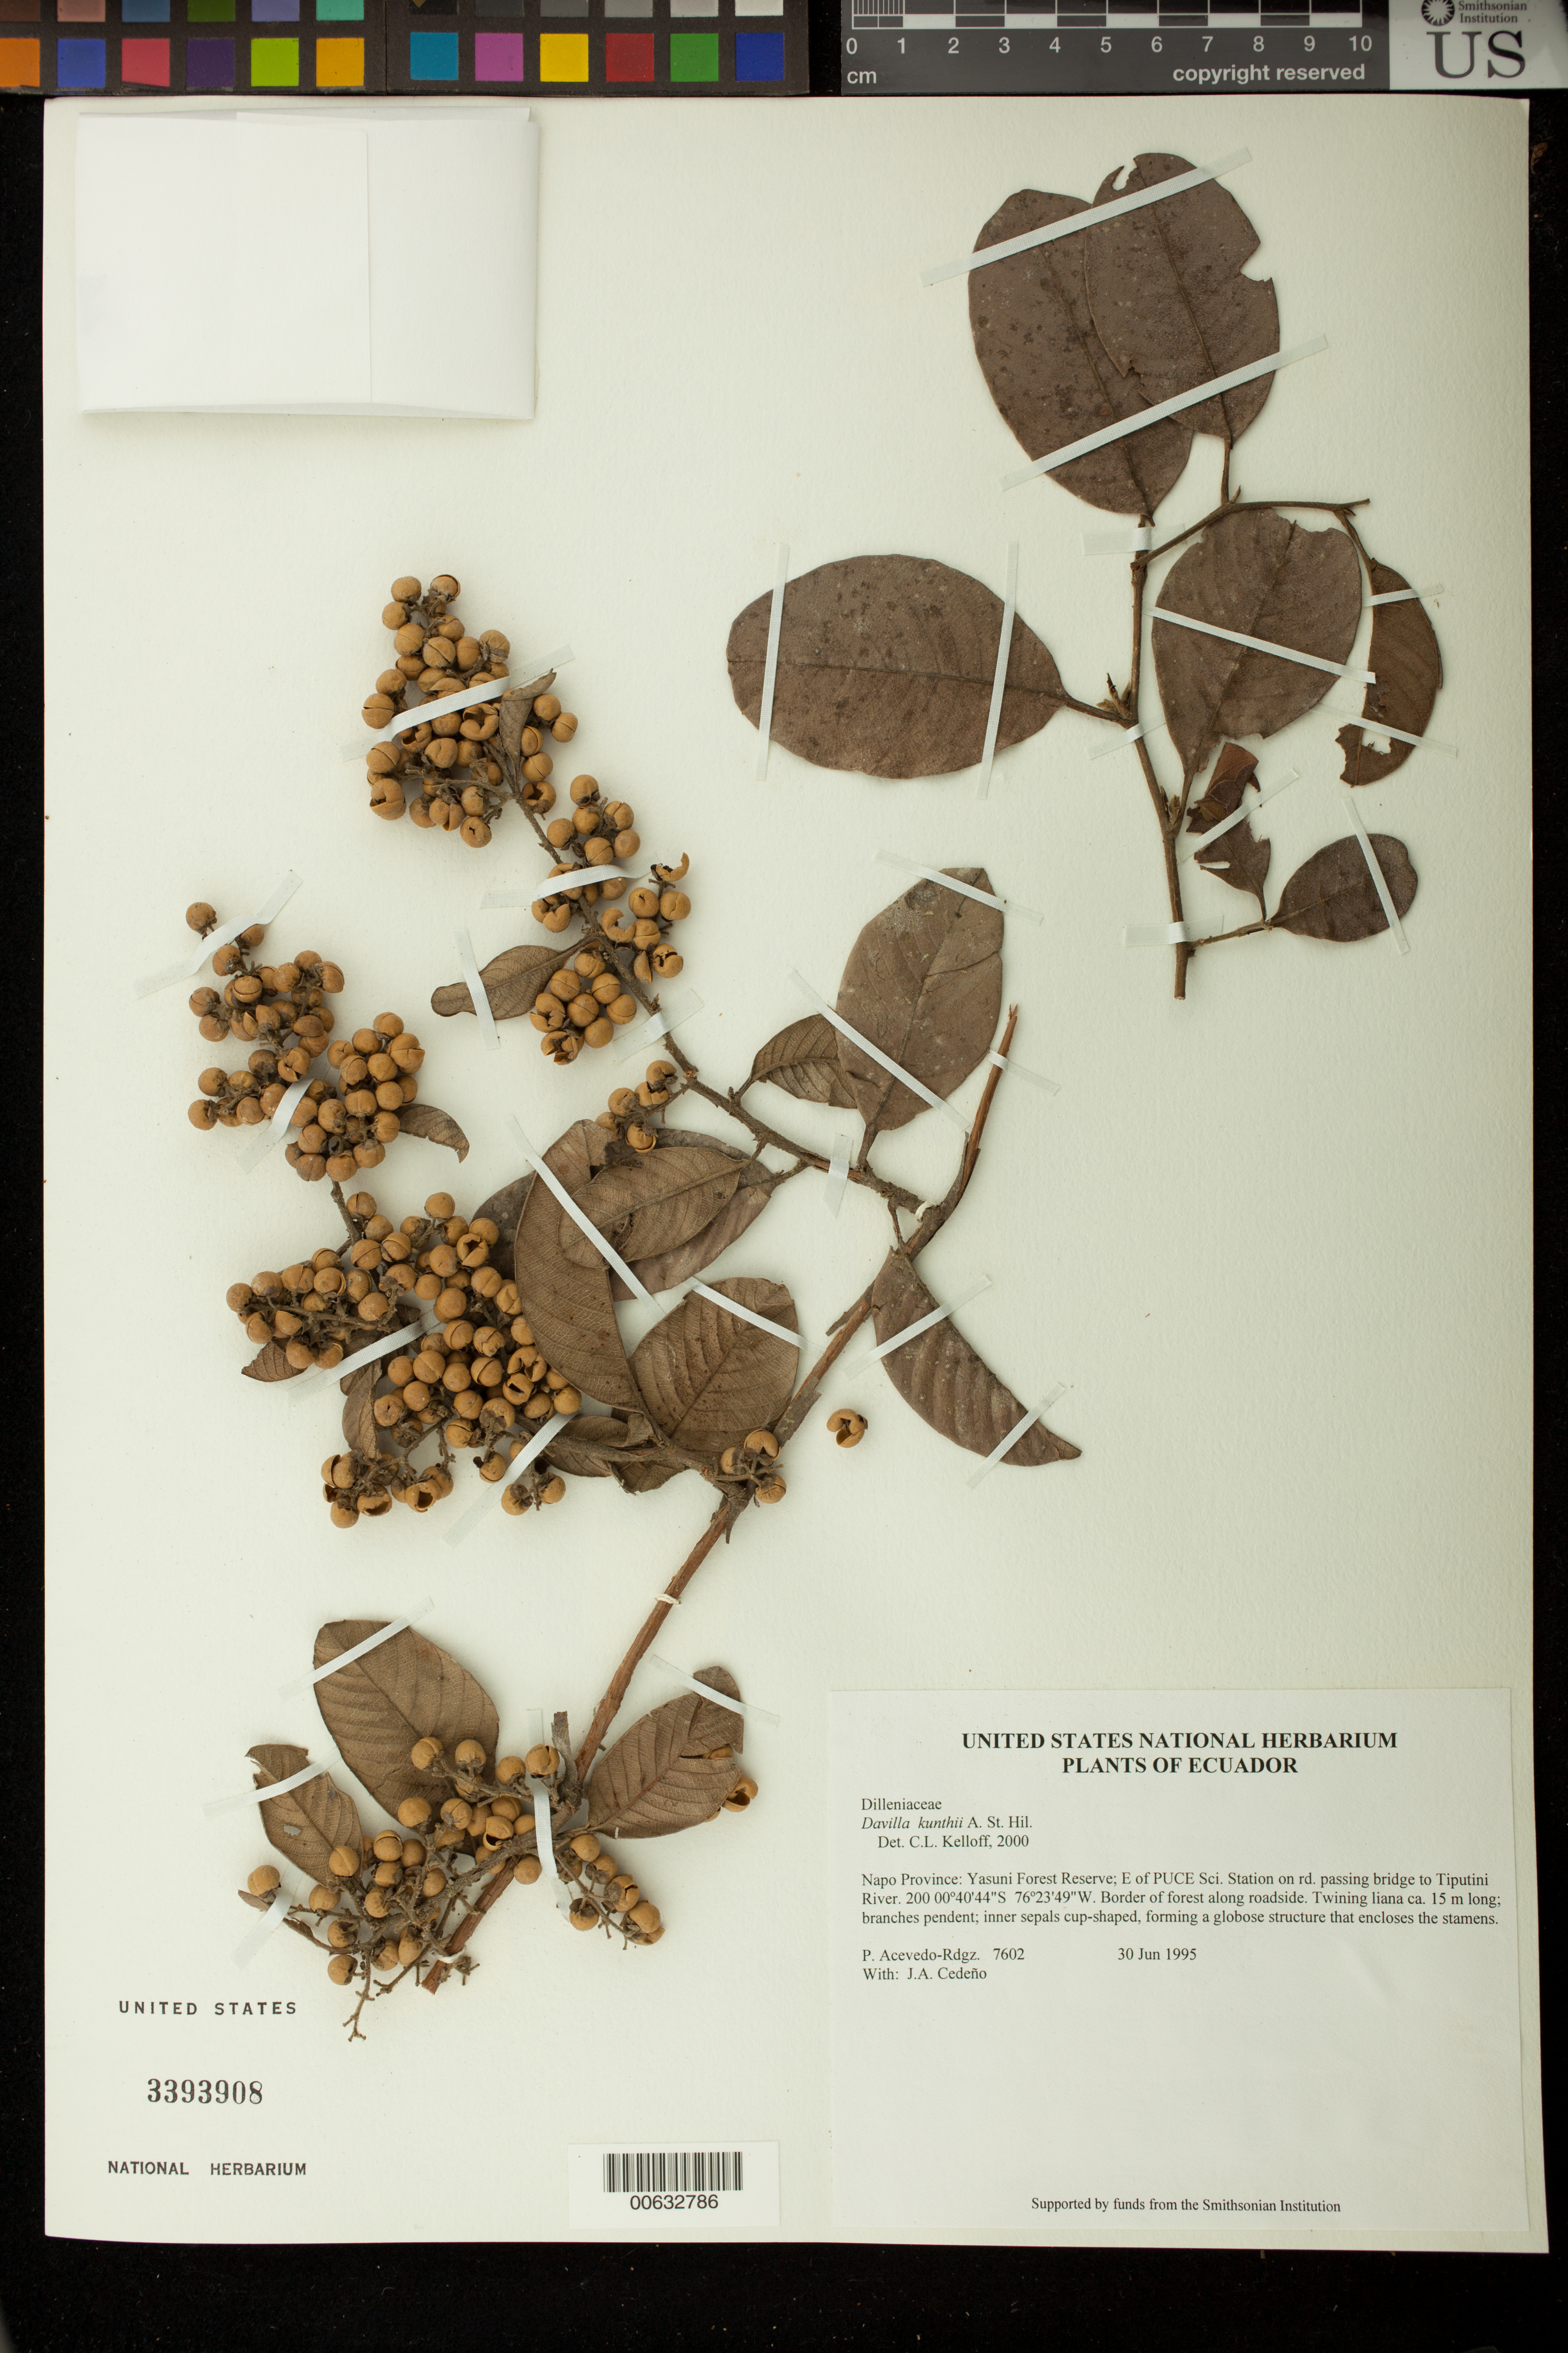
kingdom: Plantae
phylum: Tracheophyta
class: Magnoliopsida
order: Dilleniales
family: Dilleniaceae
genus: Davilla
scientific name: Davilla kunthii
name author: A. St.-Hil.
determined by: Kelloff, Carol L., (US), Smithsonian Institution - National Museum of Natural History (UNITED STATES)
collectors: P. Acevedo-Rodr. & J. A. Cedeño M.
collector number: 7602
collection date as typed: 30 Jun 1995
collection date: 1995-06-30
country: Ecuador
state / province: Napo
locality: Napo Province: Yasuni Forest Reserve; E of PUCE Sci. Station on rd. passing bridge to Tiputini River.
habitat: Border of forest along roadside.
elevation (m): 200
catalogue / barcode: US 3393908